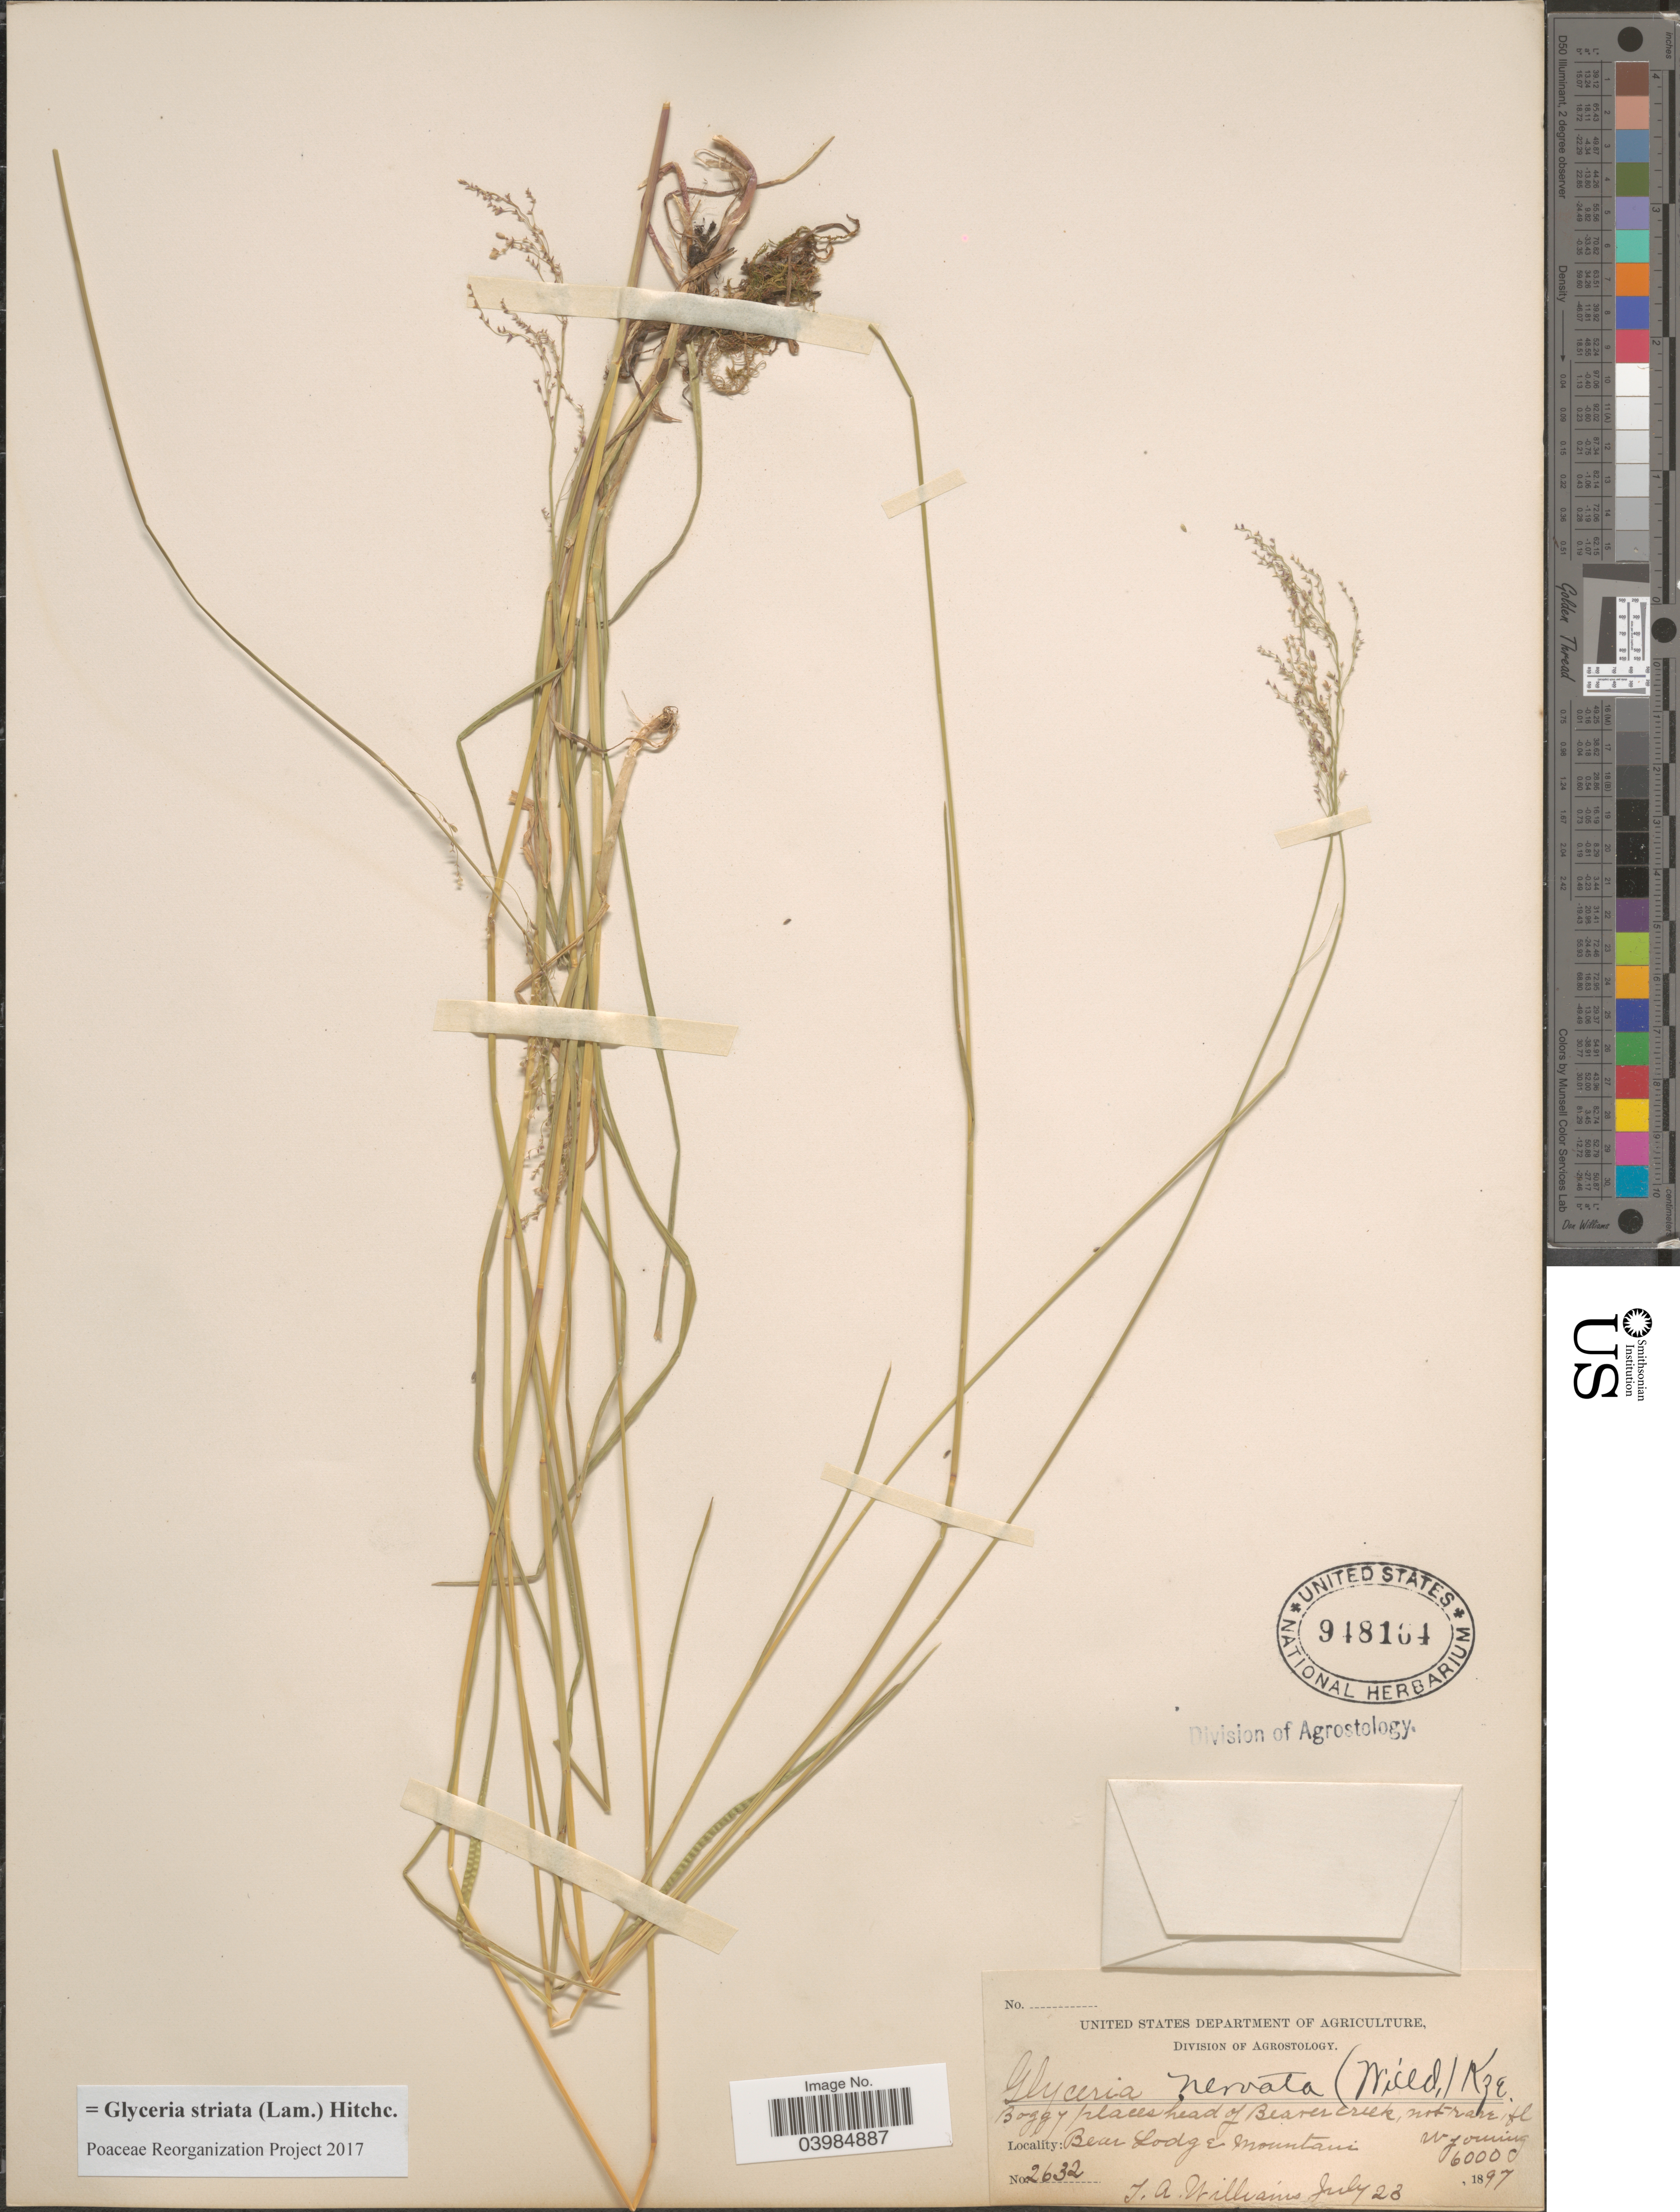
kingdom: Plantae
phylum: Tracheophyta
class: Liliopsida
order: Poales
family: Poaceae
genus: Glyceria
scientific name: Glyceria striata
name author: (Lam.) Hitchc.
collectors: T. A. Williams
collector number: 2632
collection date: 1897-07-23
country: United States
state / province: Wyoming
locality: Head of Beaver Creek. Bear Lodge Mountains.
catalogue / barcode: US 948164